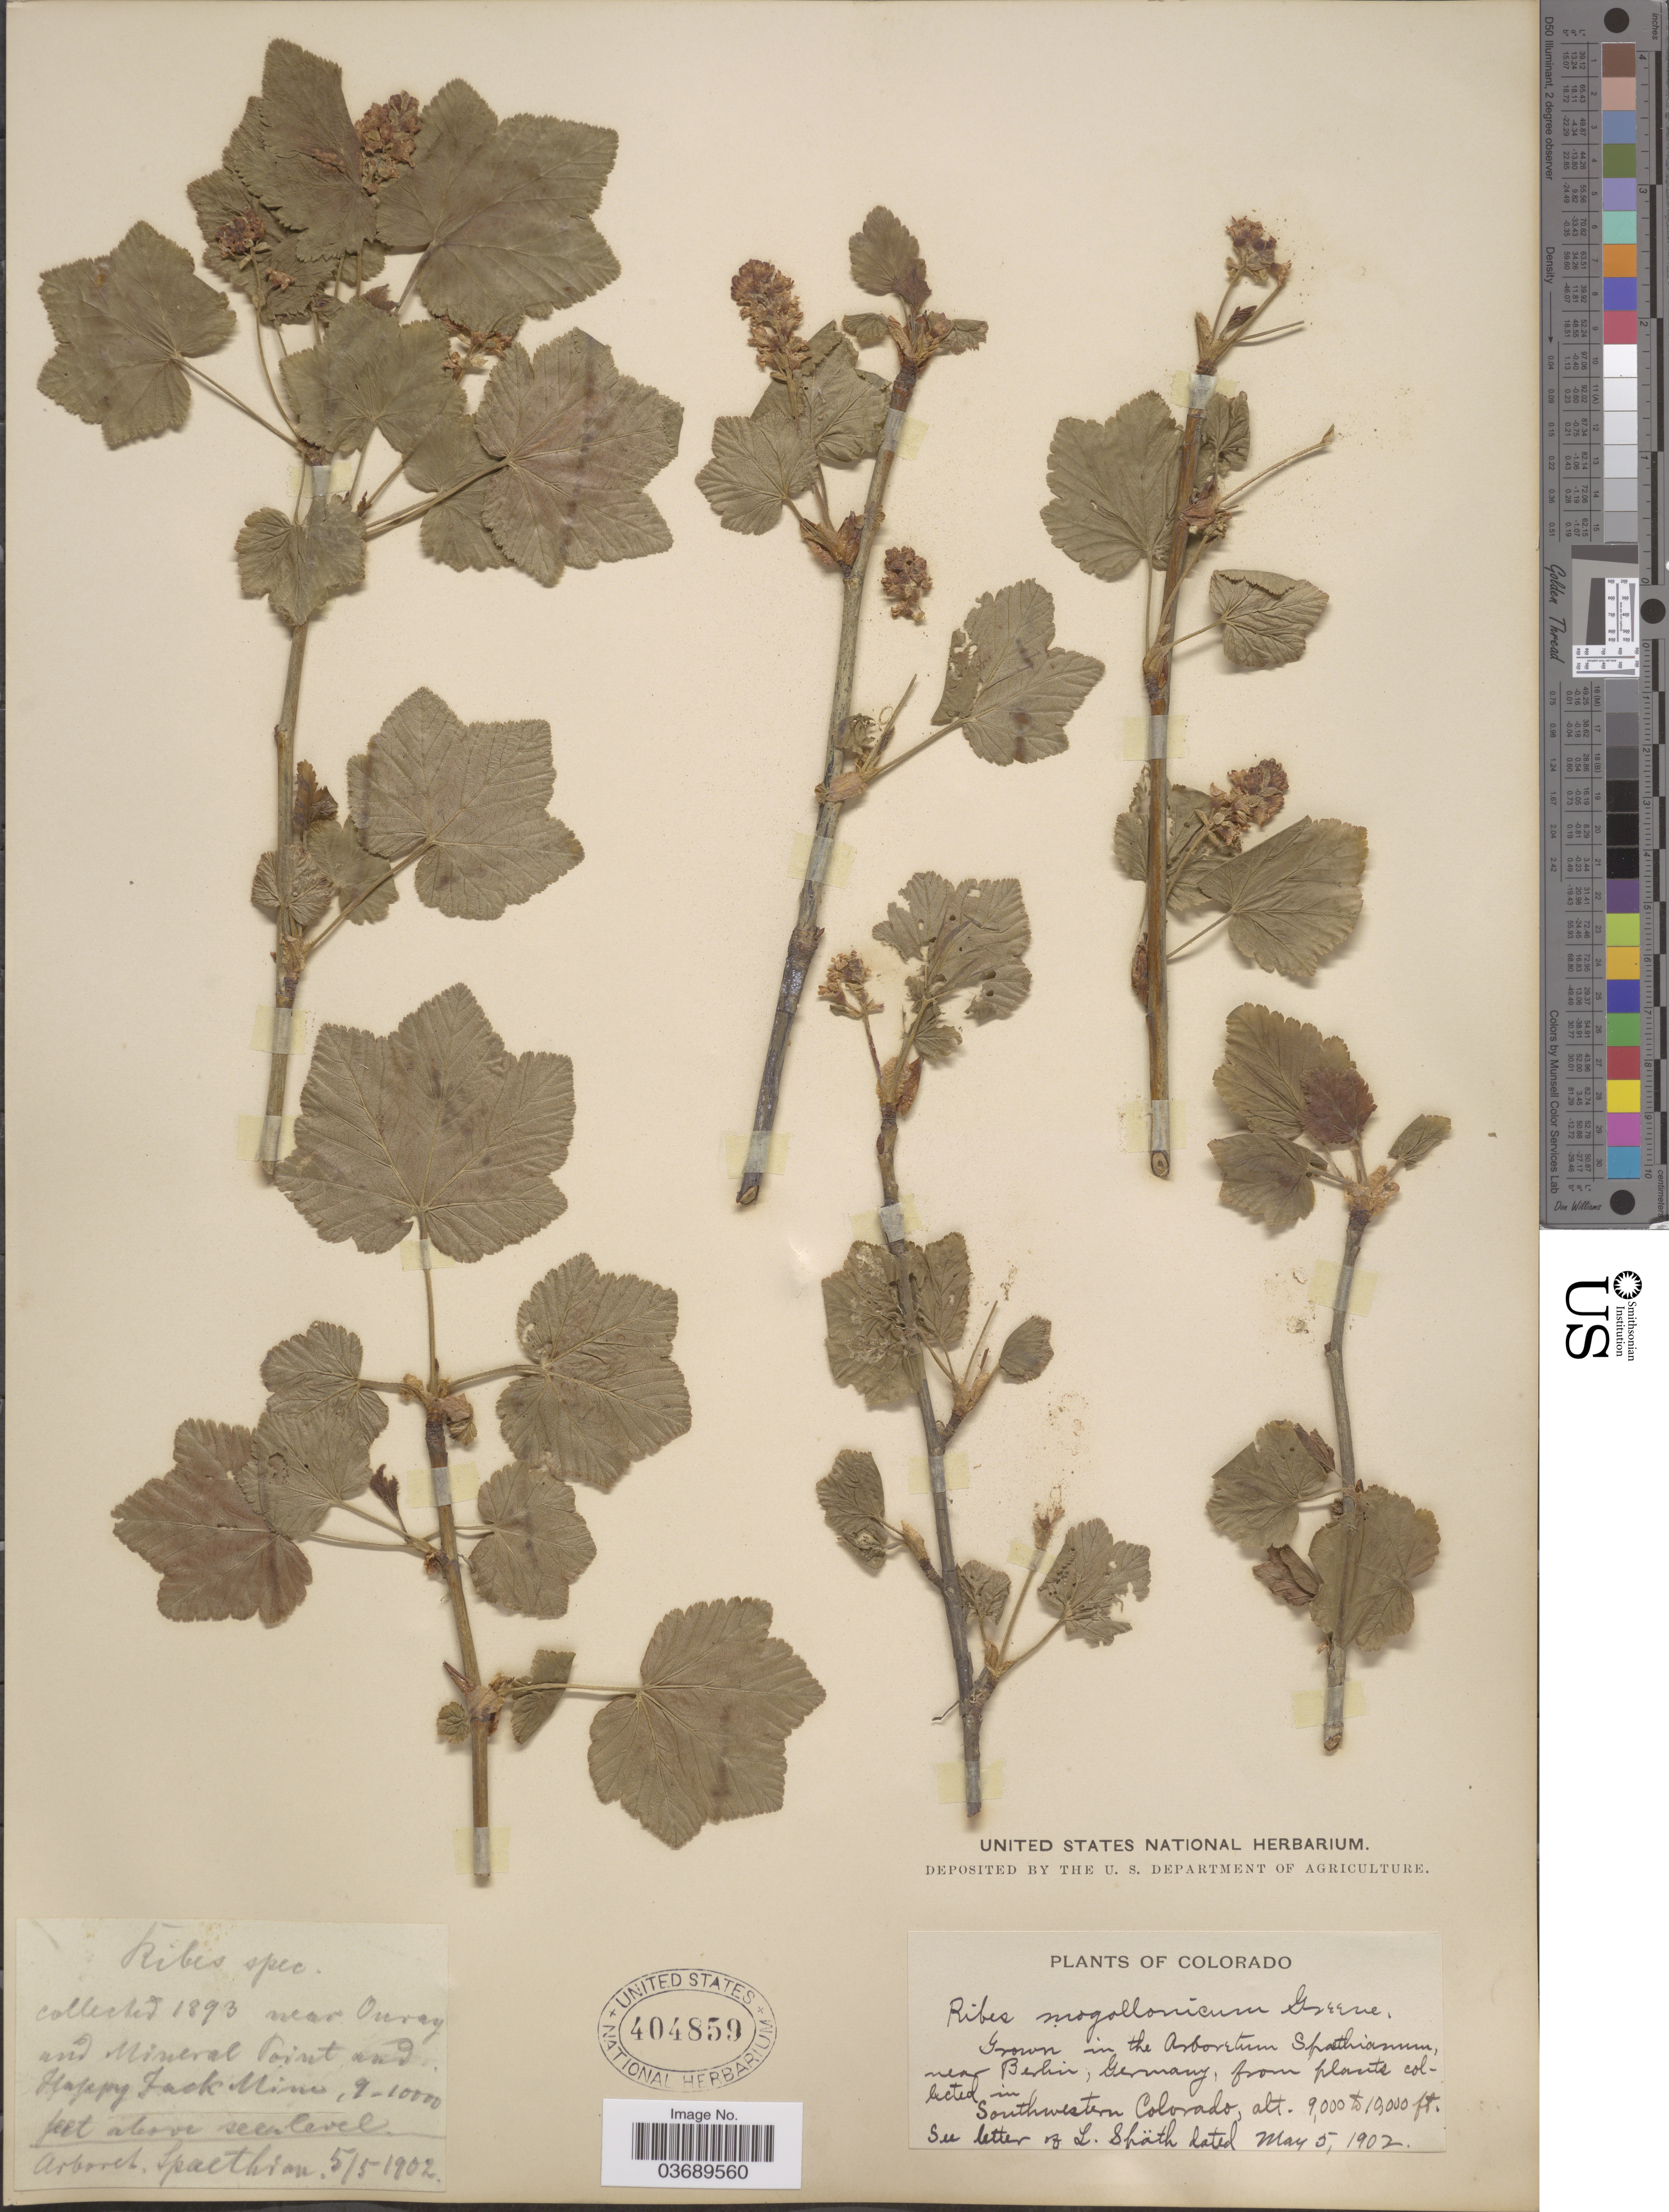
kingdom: Plantae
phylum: Tracheophyta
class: Magnoliopsida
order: Saxifragales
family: Grossulariaceae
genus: Ribes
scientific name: Ribes wolfii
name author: Rothr.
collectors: L. Späth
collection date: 1902-05-05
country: Germany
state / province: Berlin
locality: In the Arboretum Spathianum, near Berlin.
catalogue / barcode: US 404859